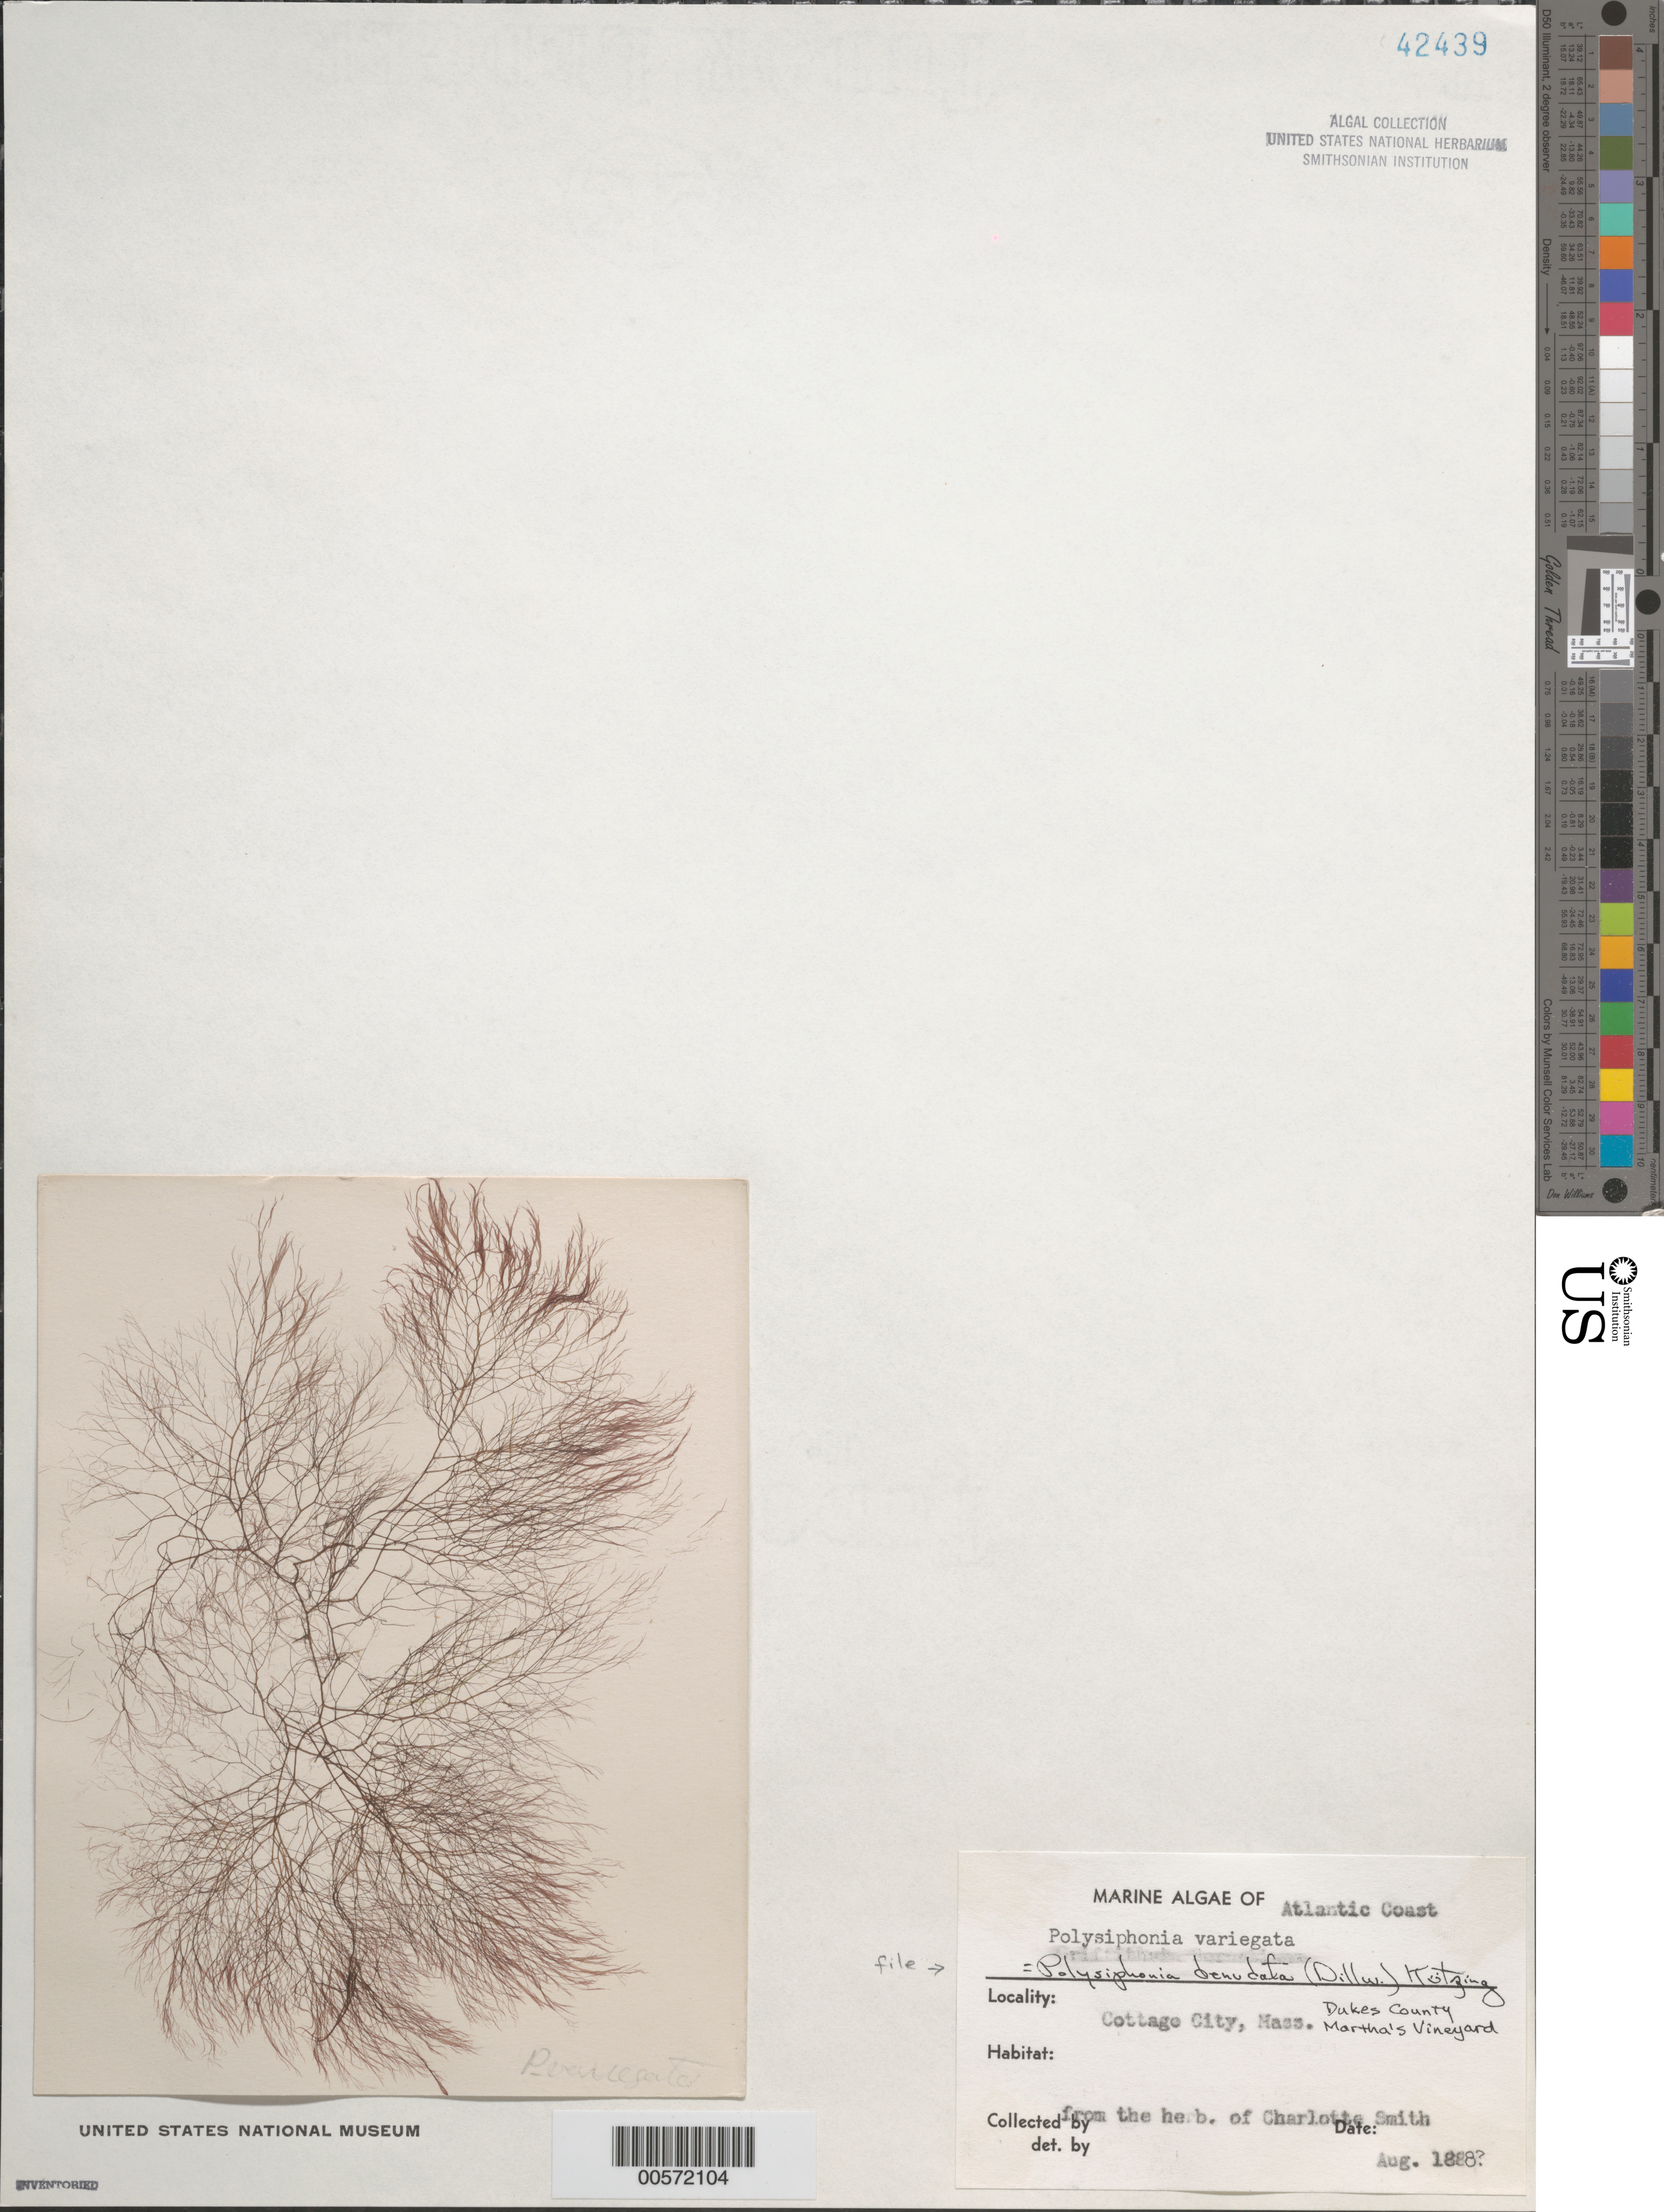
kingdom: Plantae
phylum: Rhodophyta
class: Florideophyceae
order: Ceramiales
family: Rhodomelaceae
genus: Carradoriella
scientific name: Carradoriella denudata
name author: (Dillwyn) Savoie & G.W. Saunders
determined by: Algae name updating Project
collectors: Charlotte Smith (herbarium)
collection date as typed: Aug 1888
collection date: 1888-08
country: United States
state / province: Massachusetts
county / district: Dukes County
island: Martha's Vineyard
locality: Cottage City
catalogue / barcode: US 42439